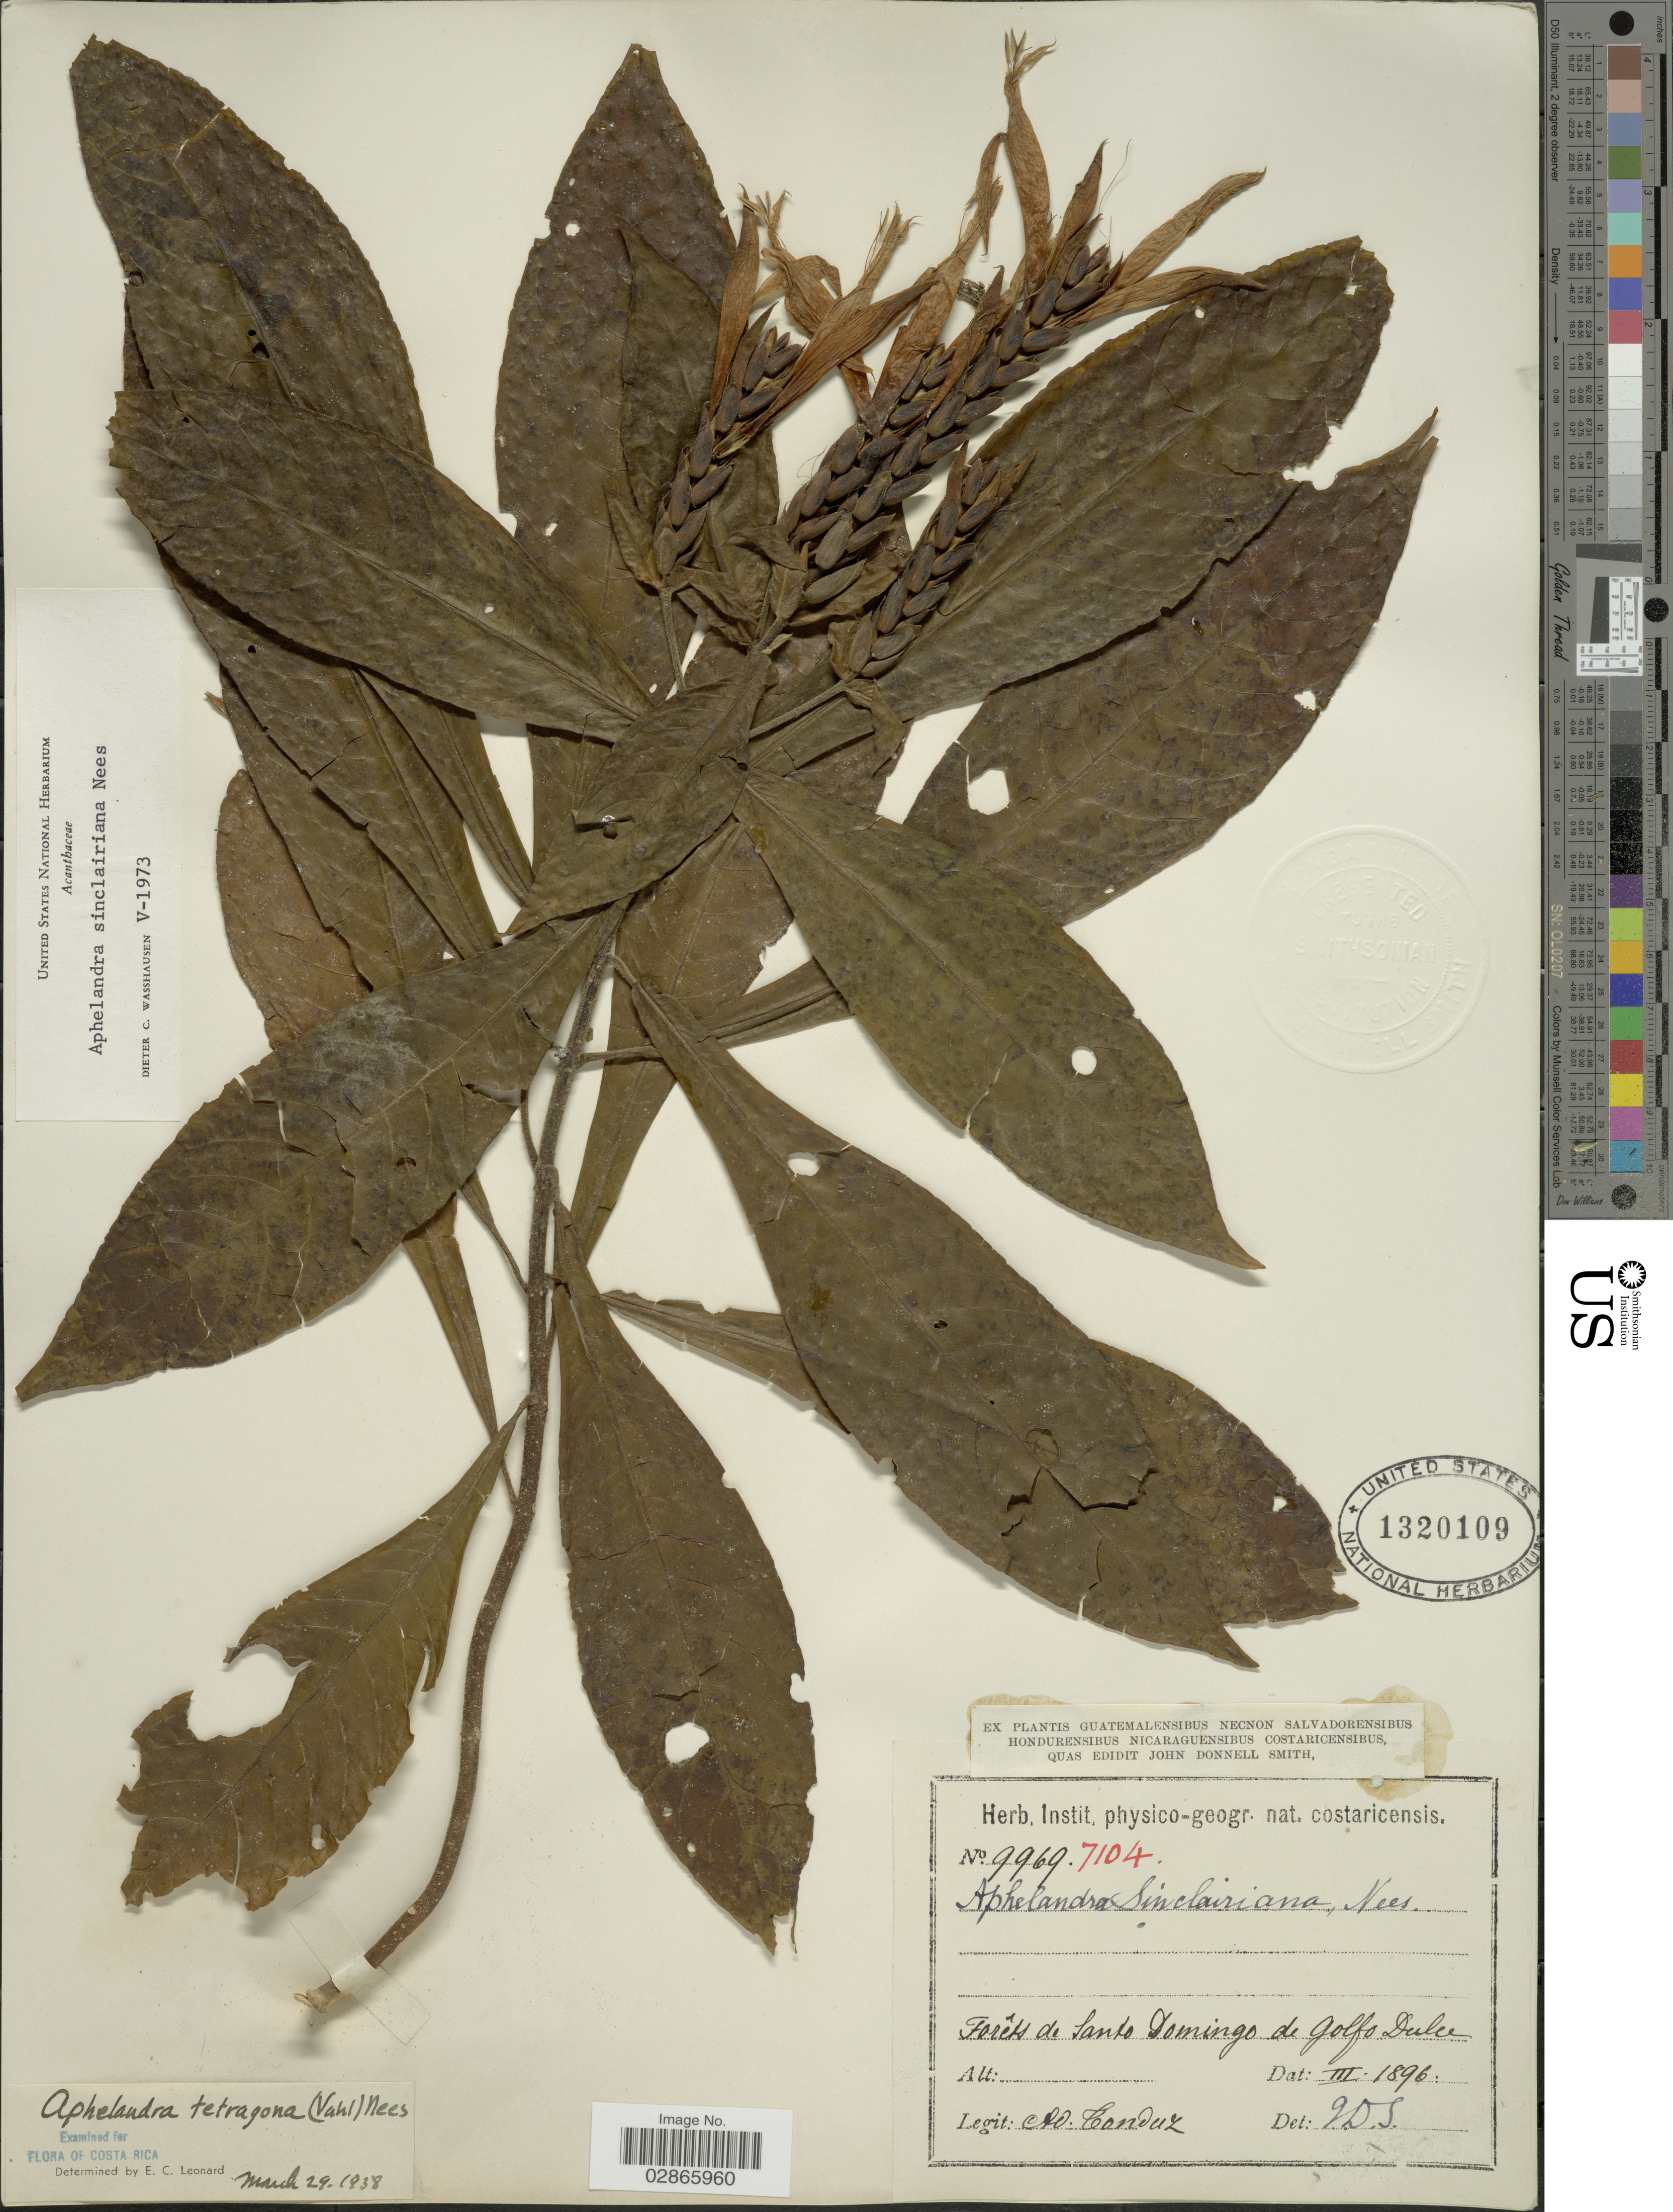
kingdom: Plantae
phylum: Tracheophyta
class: Magnoliopsida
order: Lamiales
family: Acanthaceae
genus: Aphelandra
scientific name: Aphelandra golfodulcensis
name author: McDade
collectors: A. Tonduz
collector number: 9969/7104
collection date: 1896-03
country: Costa Rica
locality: Forêts de Santo Domingo de Golfo Dulce.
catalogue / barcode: US 1320109